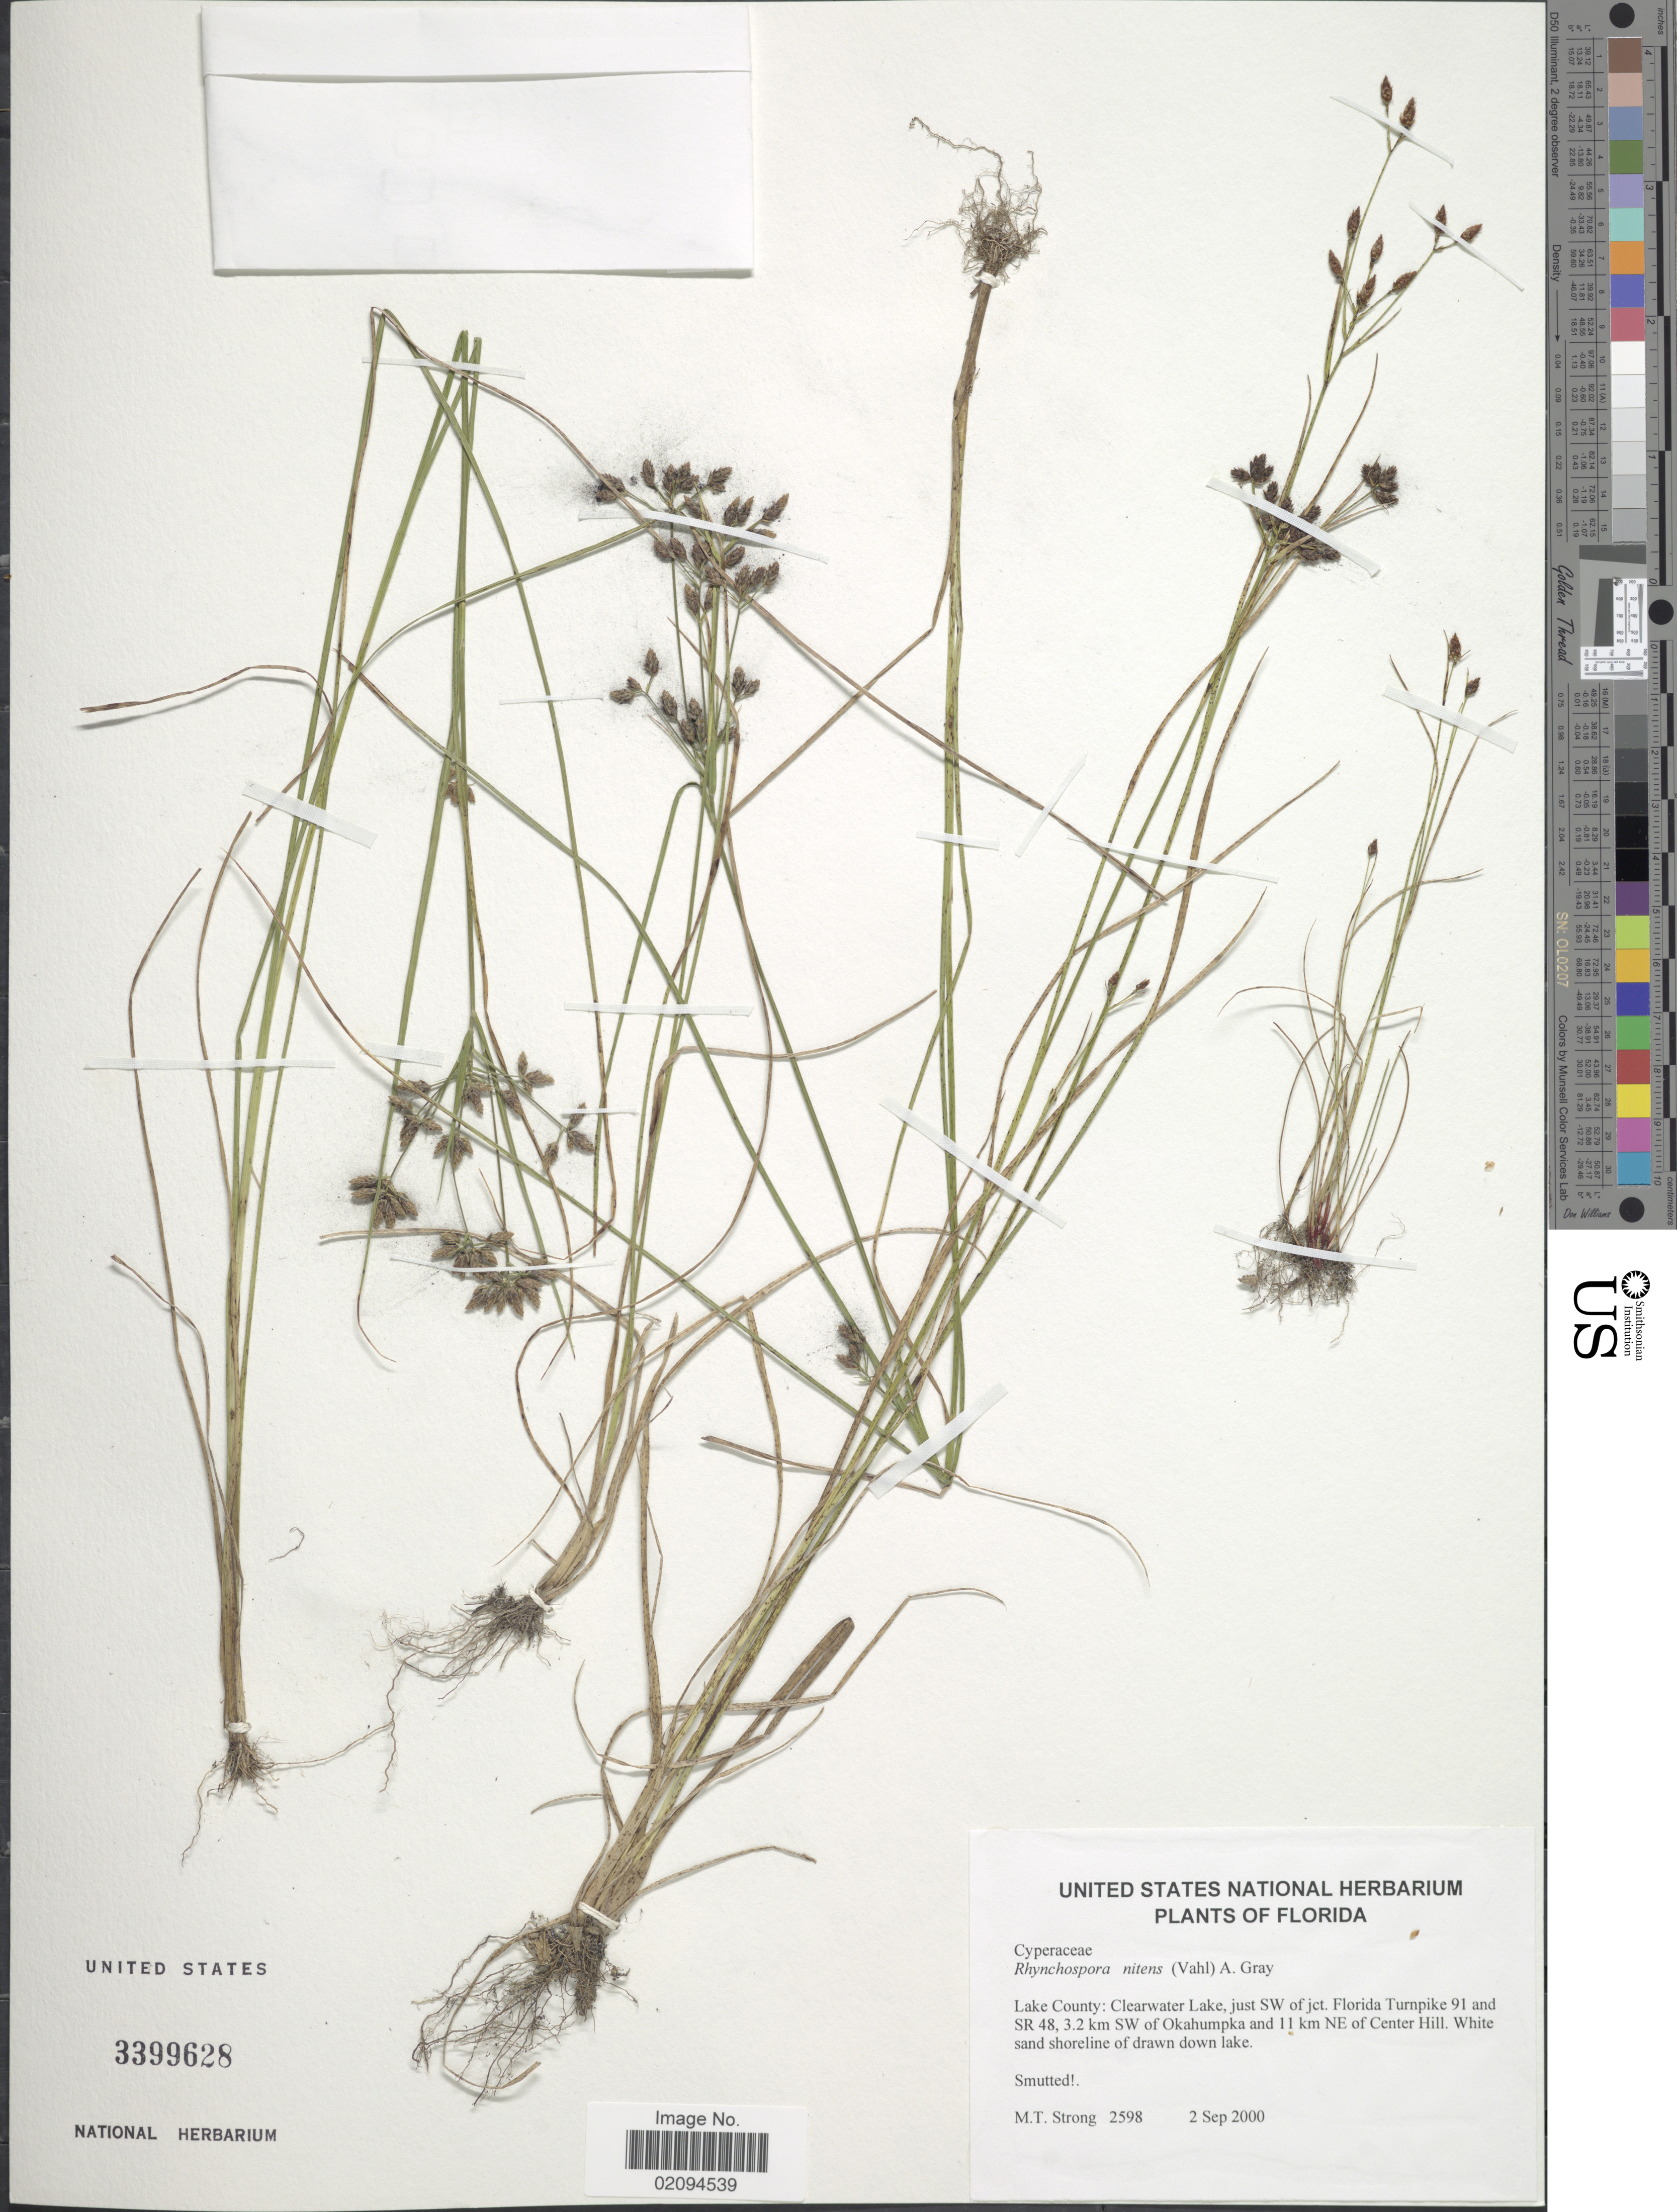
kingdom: Plantae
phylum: Tracheophyta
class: Liliopsida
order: Poales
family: Cyperaceae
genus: Rhynchospora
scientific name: Rhynchospora nitens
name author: (Vahl) A. Gray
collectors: M. T. Strong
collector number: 2598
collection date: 2000-09-02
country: United States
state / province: Florida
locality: Lake County: Clearwater Lake, just SW of jct. Florida Turnpike 91 and SR 48, 3.2 km SW of Okahumpka and 11 km NE of Center Hill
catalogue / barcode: US 3399628